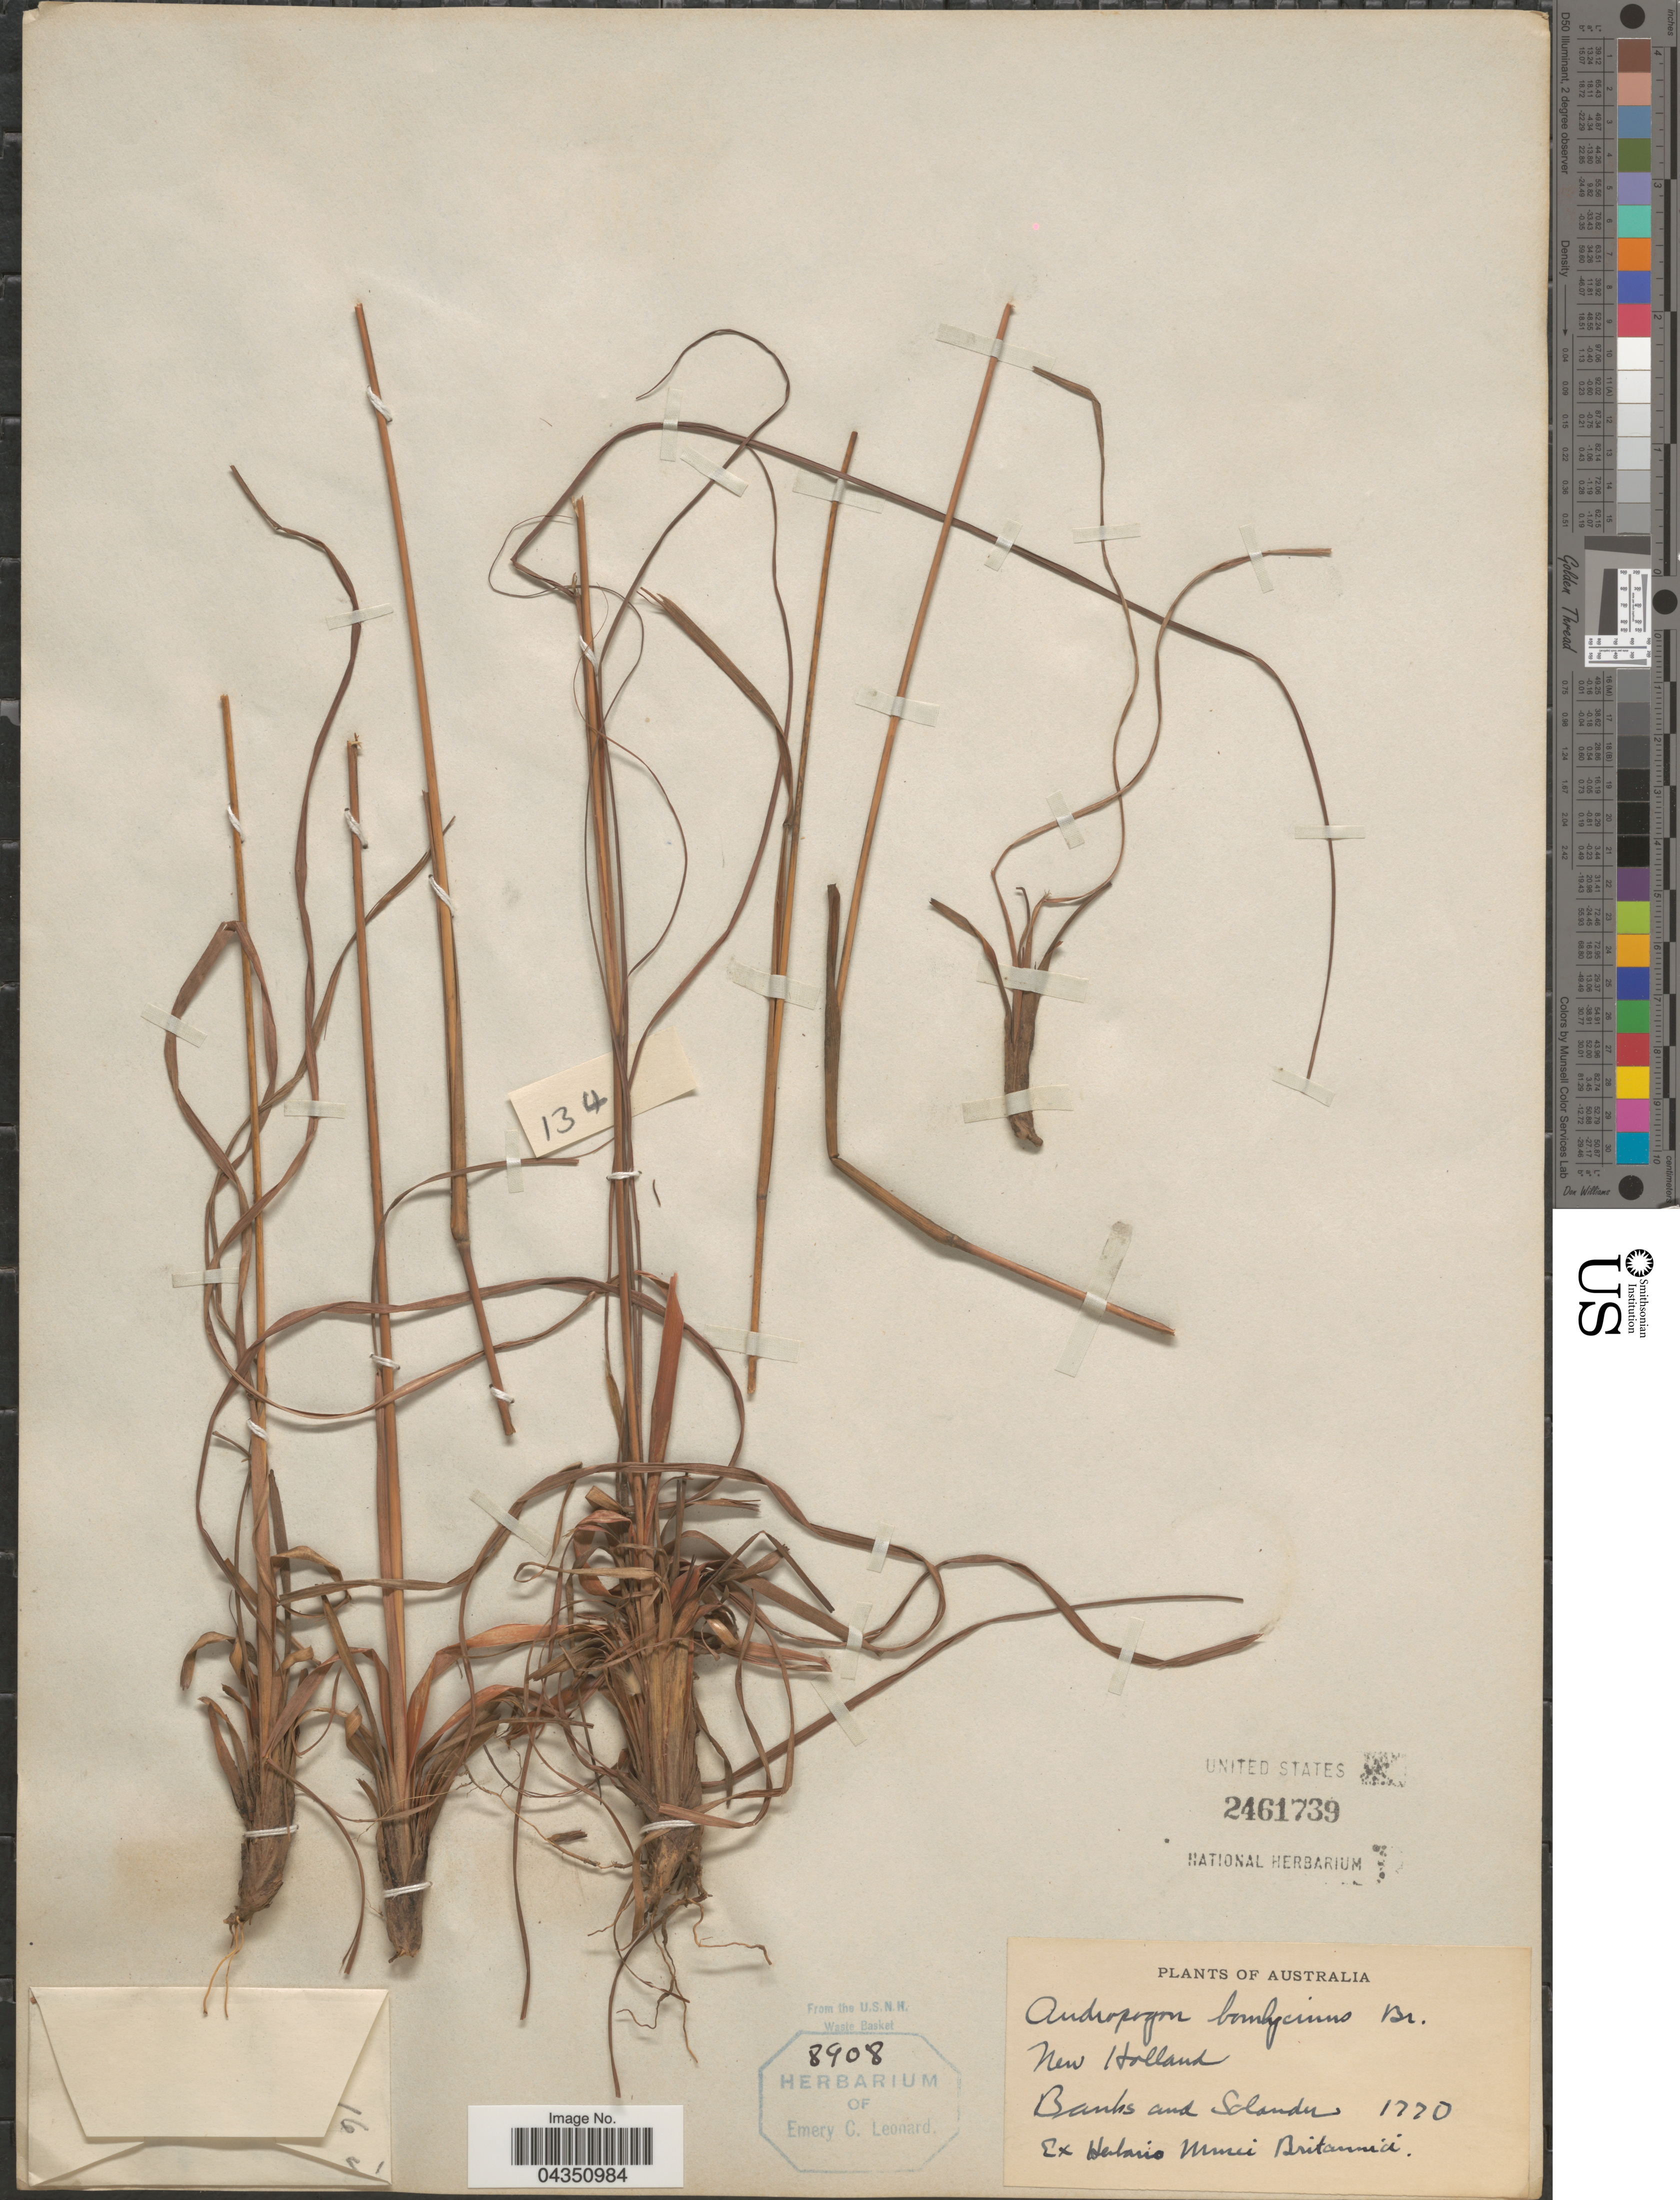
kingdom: Plantae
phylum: Tracheophyta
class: Liliopsida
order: Poales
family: Poaceae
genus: Dichanthium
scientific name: Dichanthium aristatum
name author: (Poir.) C.E. Hubb.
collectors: -- Banks & -- Solander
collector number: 1770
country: Australia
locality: New Holland.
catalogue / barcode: US 2461739